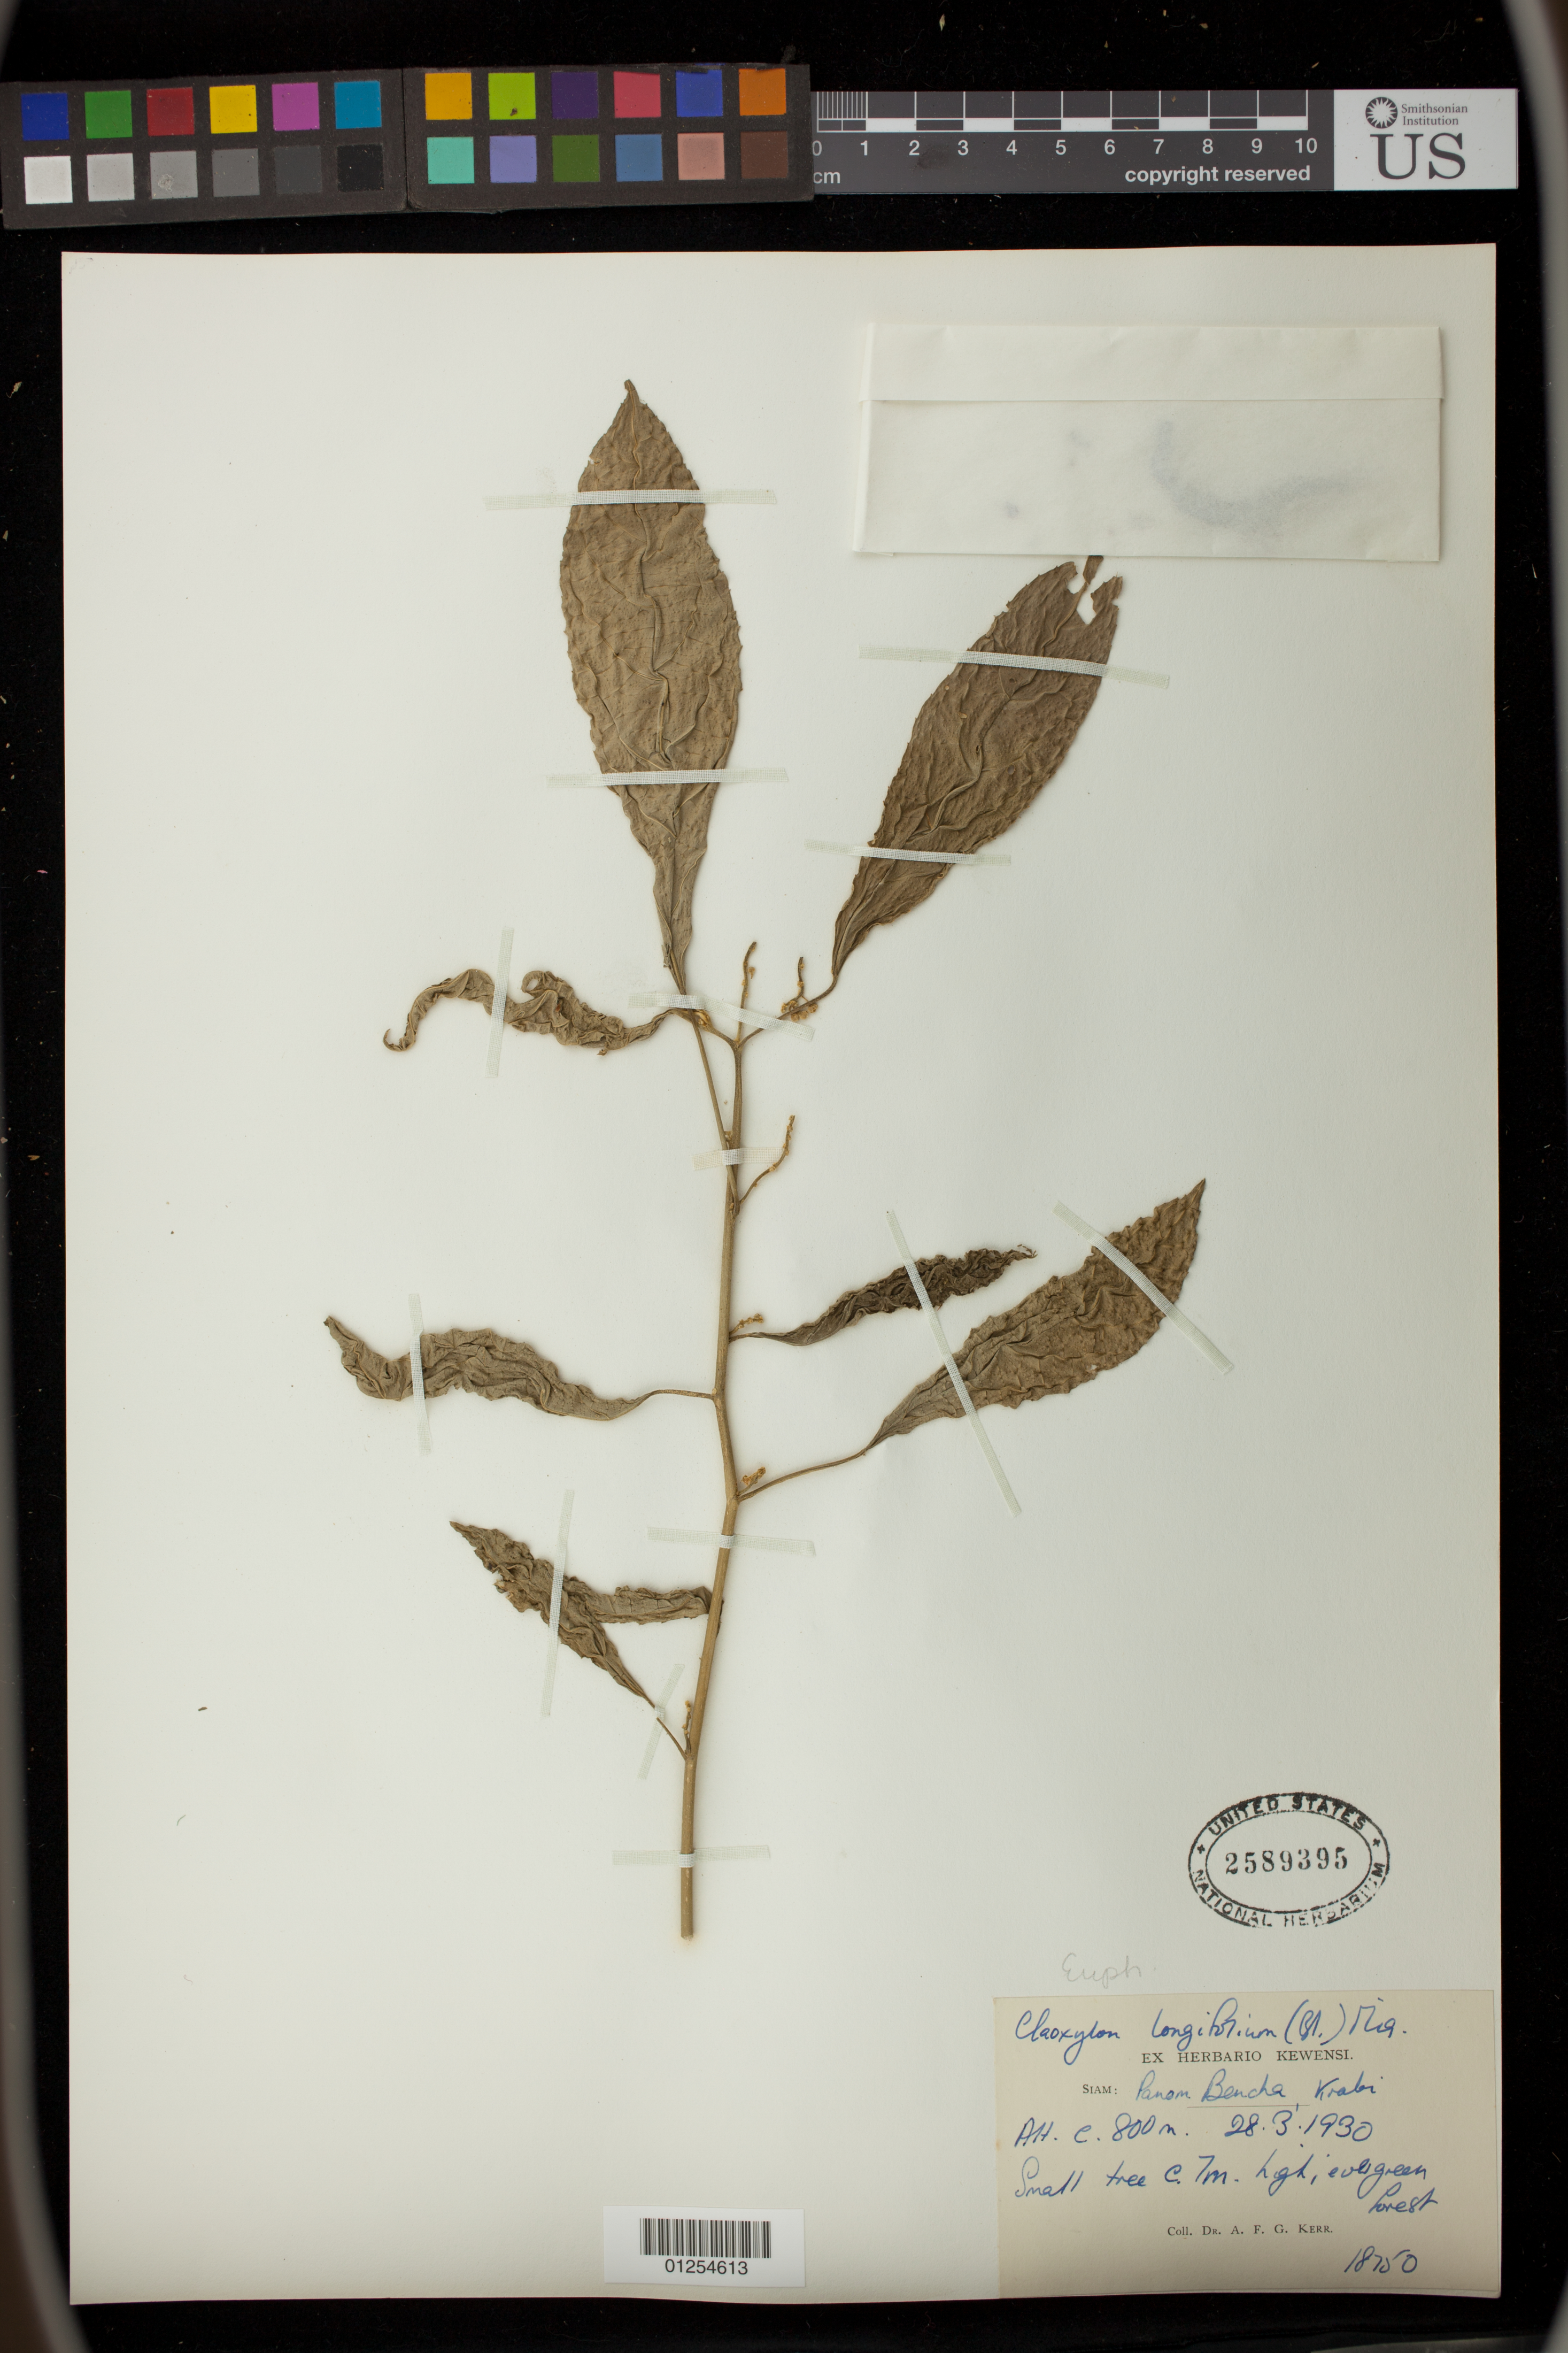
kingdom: Plantae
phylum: Tracheophyta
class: Magnoliopsida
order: Malpighiales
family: Euphorbiaceae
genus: Claoxylon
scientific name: Claoxylon longifolium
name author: (Blume) Endl. & Hassk.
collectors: A. F. G. Kerr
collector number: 18750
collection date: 1930-03-28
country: Thailand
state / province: Krabi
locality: Panem Bencha, Krabi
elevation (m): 800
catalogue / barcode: US 2589395